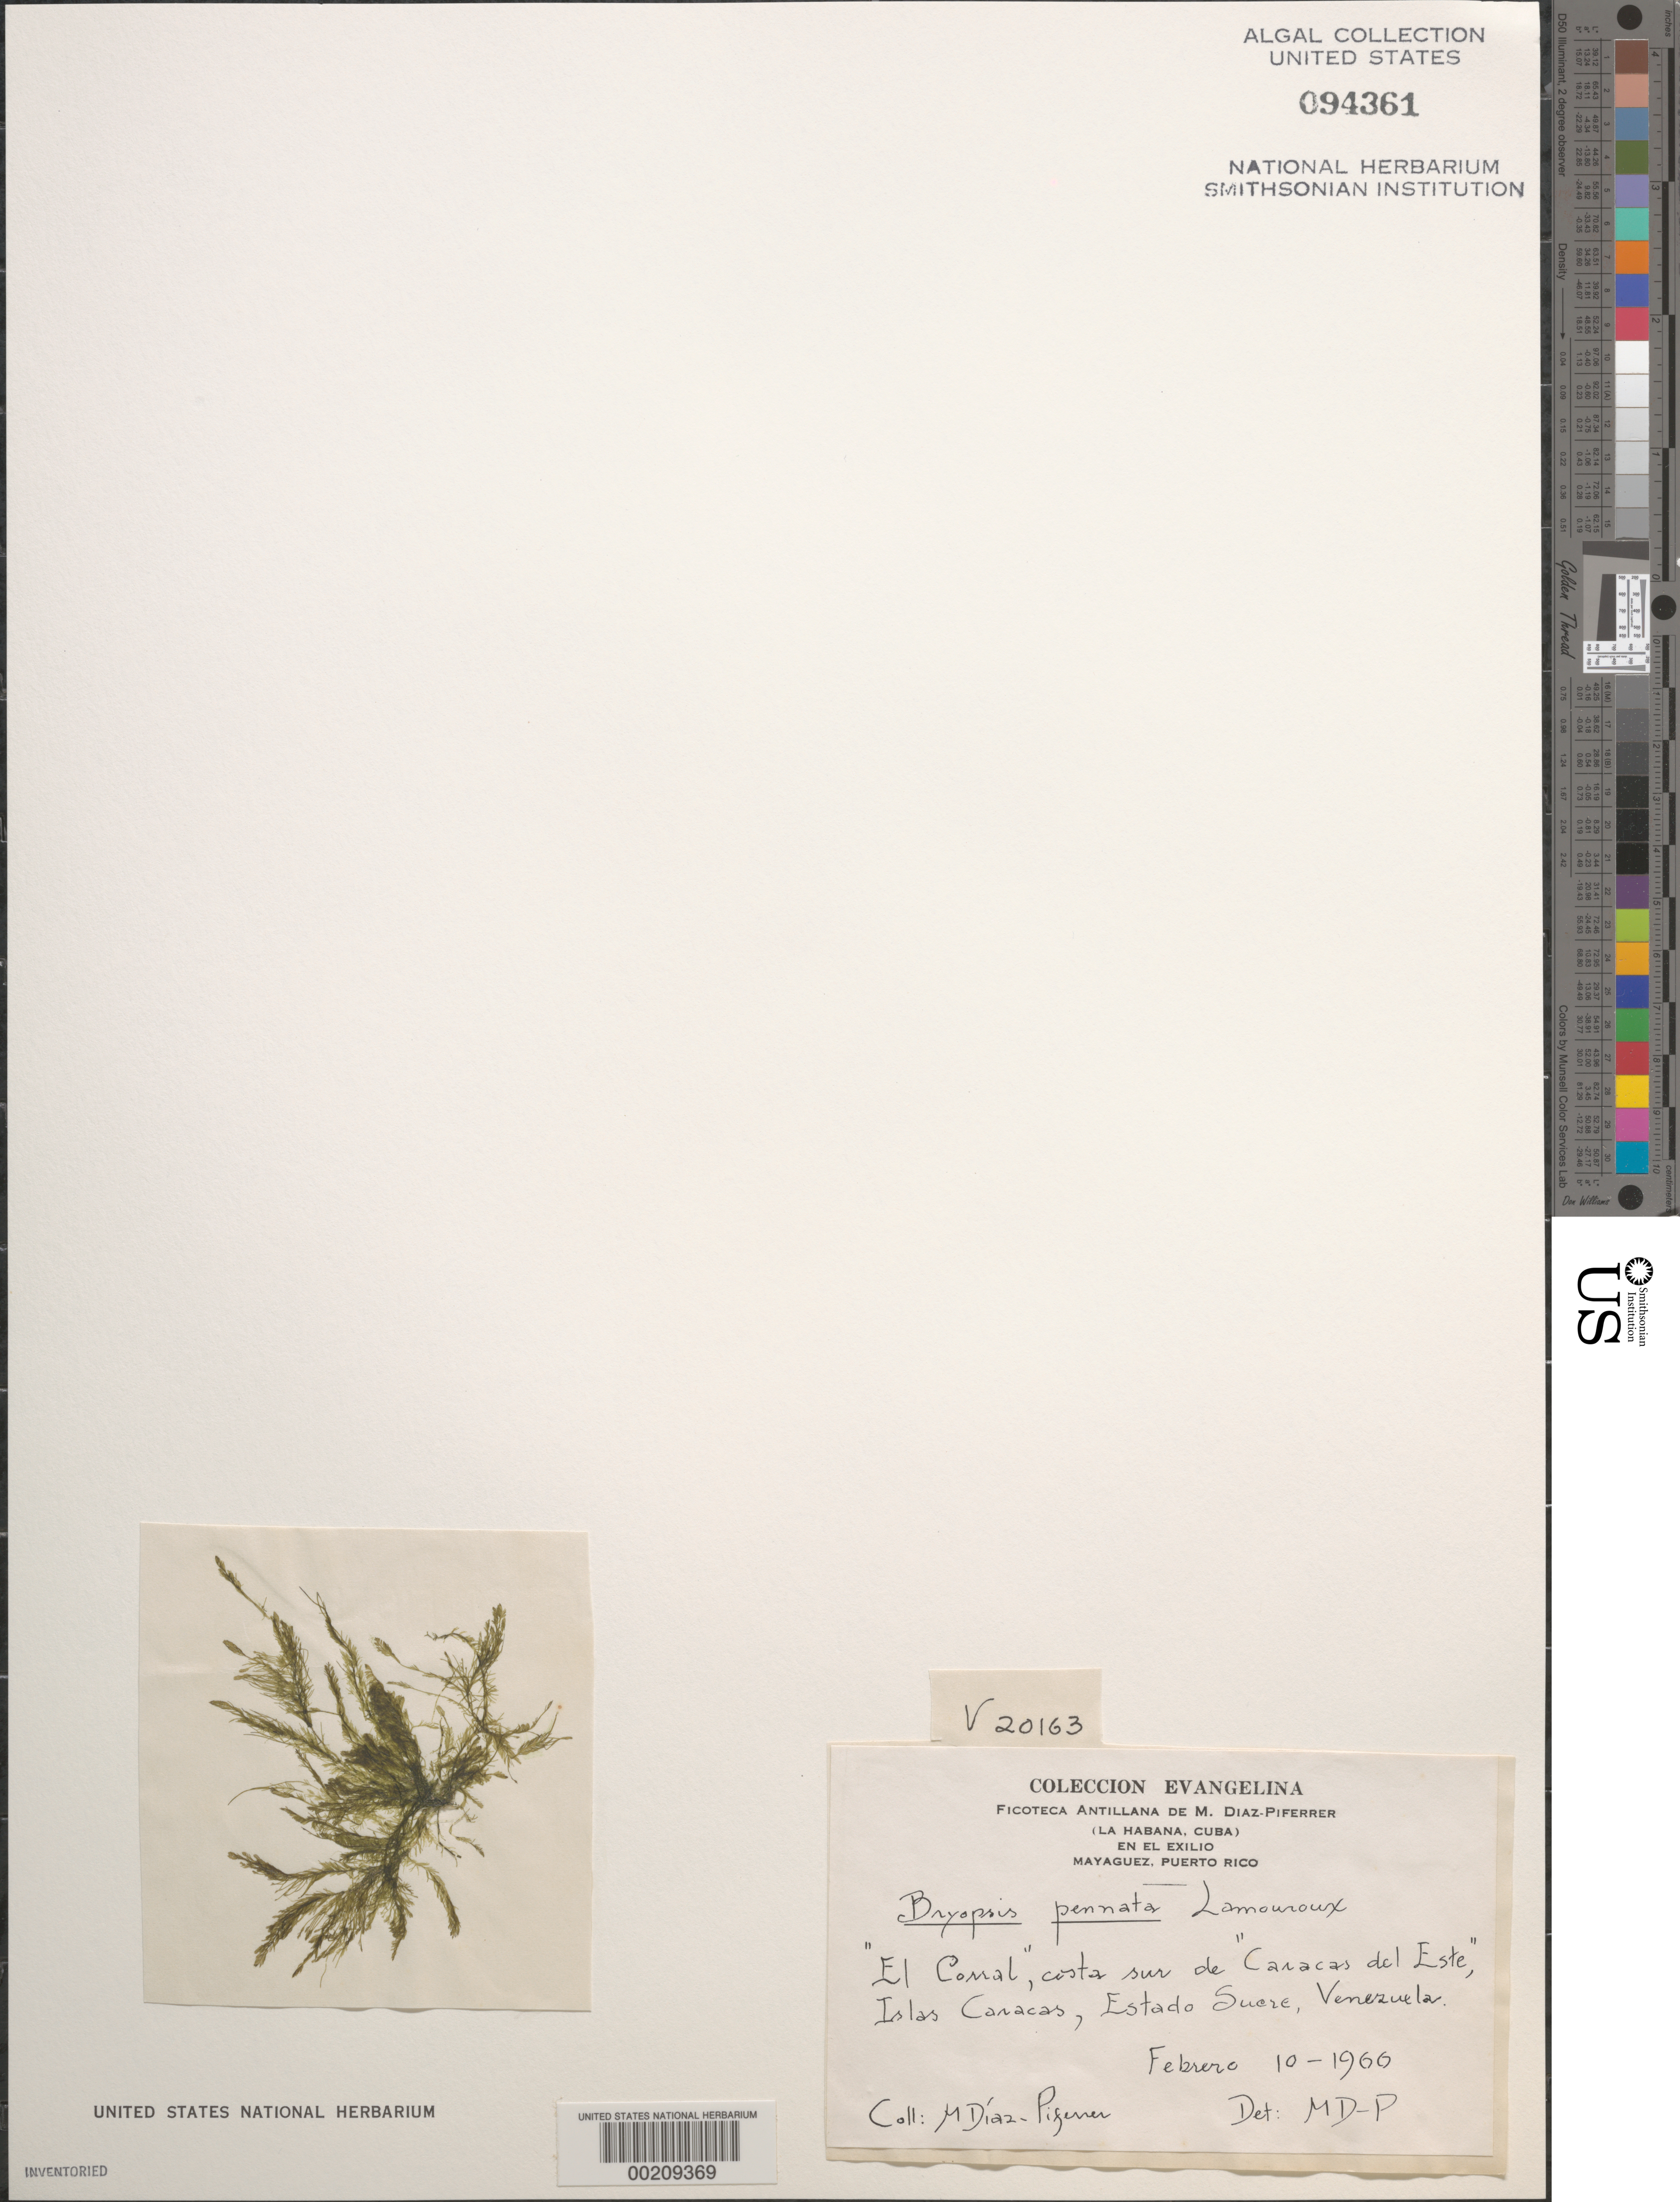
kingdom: Plantae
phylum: Chlorophyta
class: Ulvophyceae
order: Bryopsidales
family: Bryopsidaceae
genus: Bryopsis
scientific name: Bryopsis pennata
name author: J.V.Lamouroux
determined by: Diaz-Piferrer, M.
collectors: M. Diaz-Piferrer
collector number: V 20163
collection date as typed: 10 Feb 1966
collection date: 1966-02-10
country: Venezuela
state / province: Sucre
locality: Islas caracas, caracas del este, el corral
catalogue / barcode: US 94361